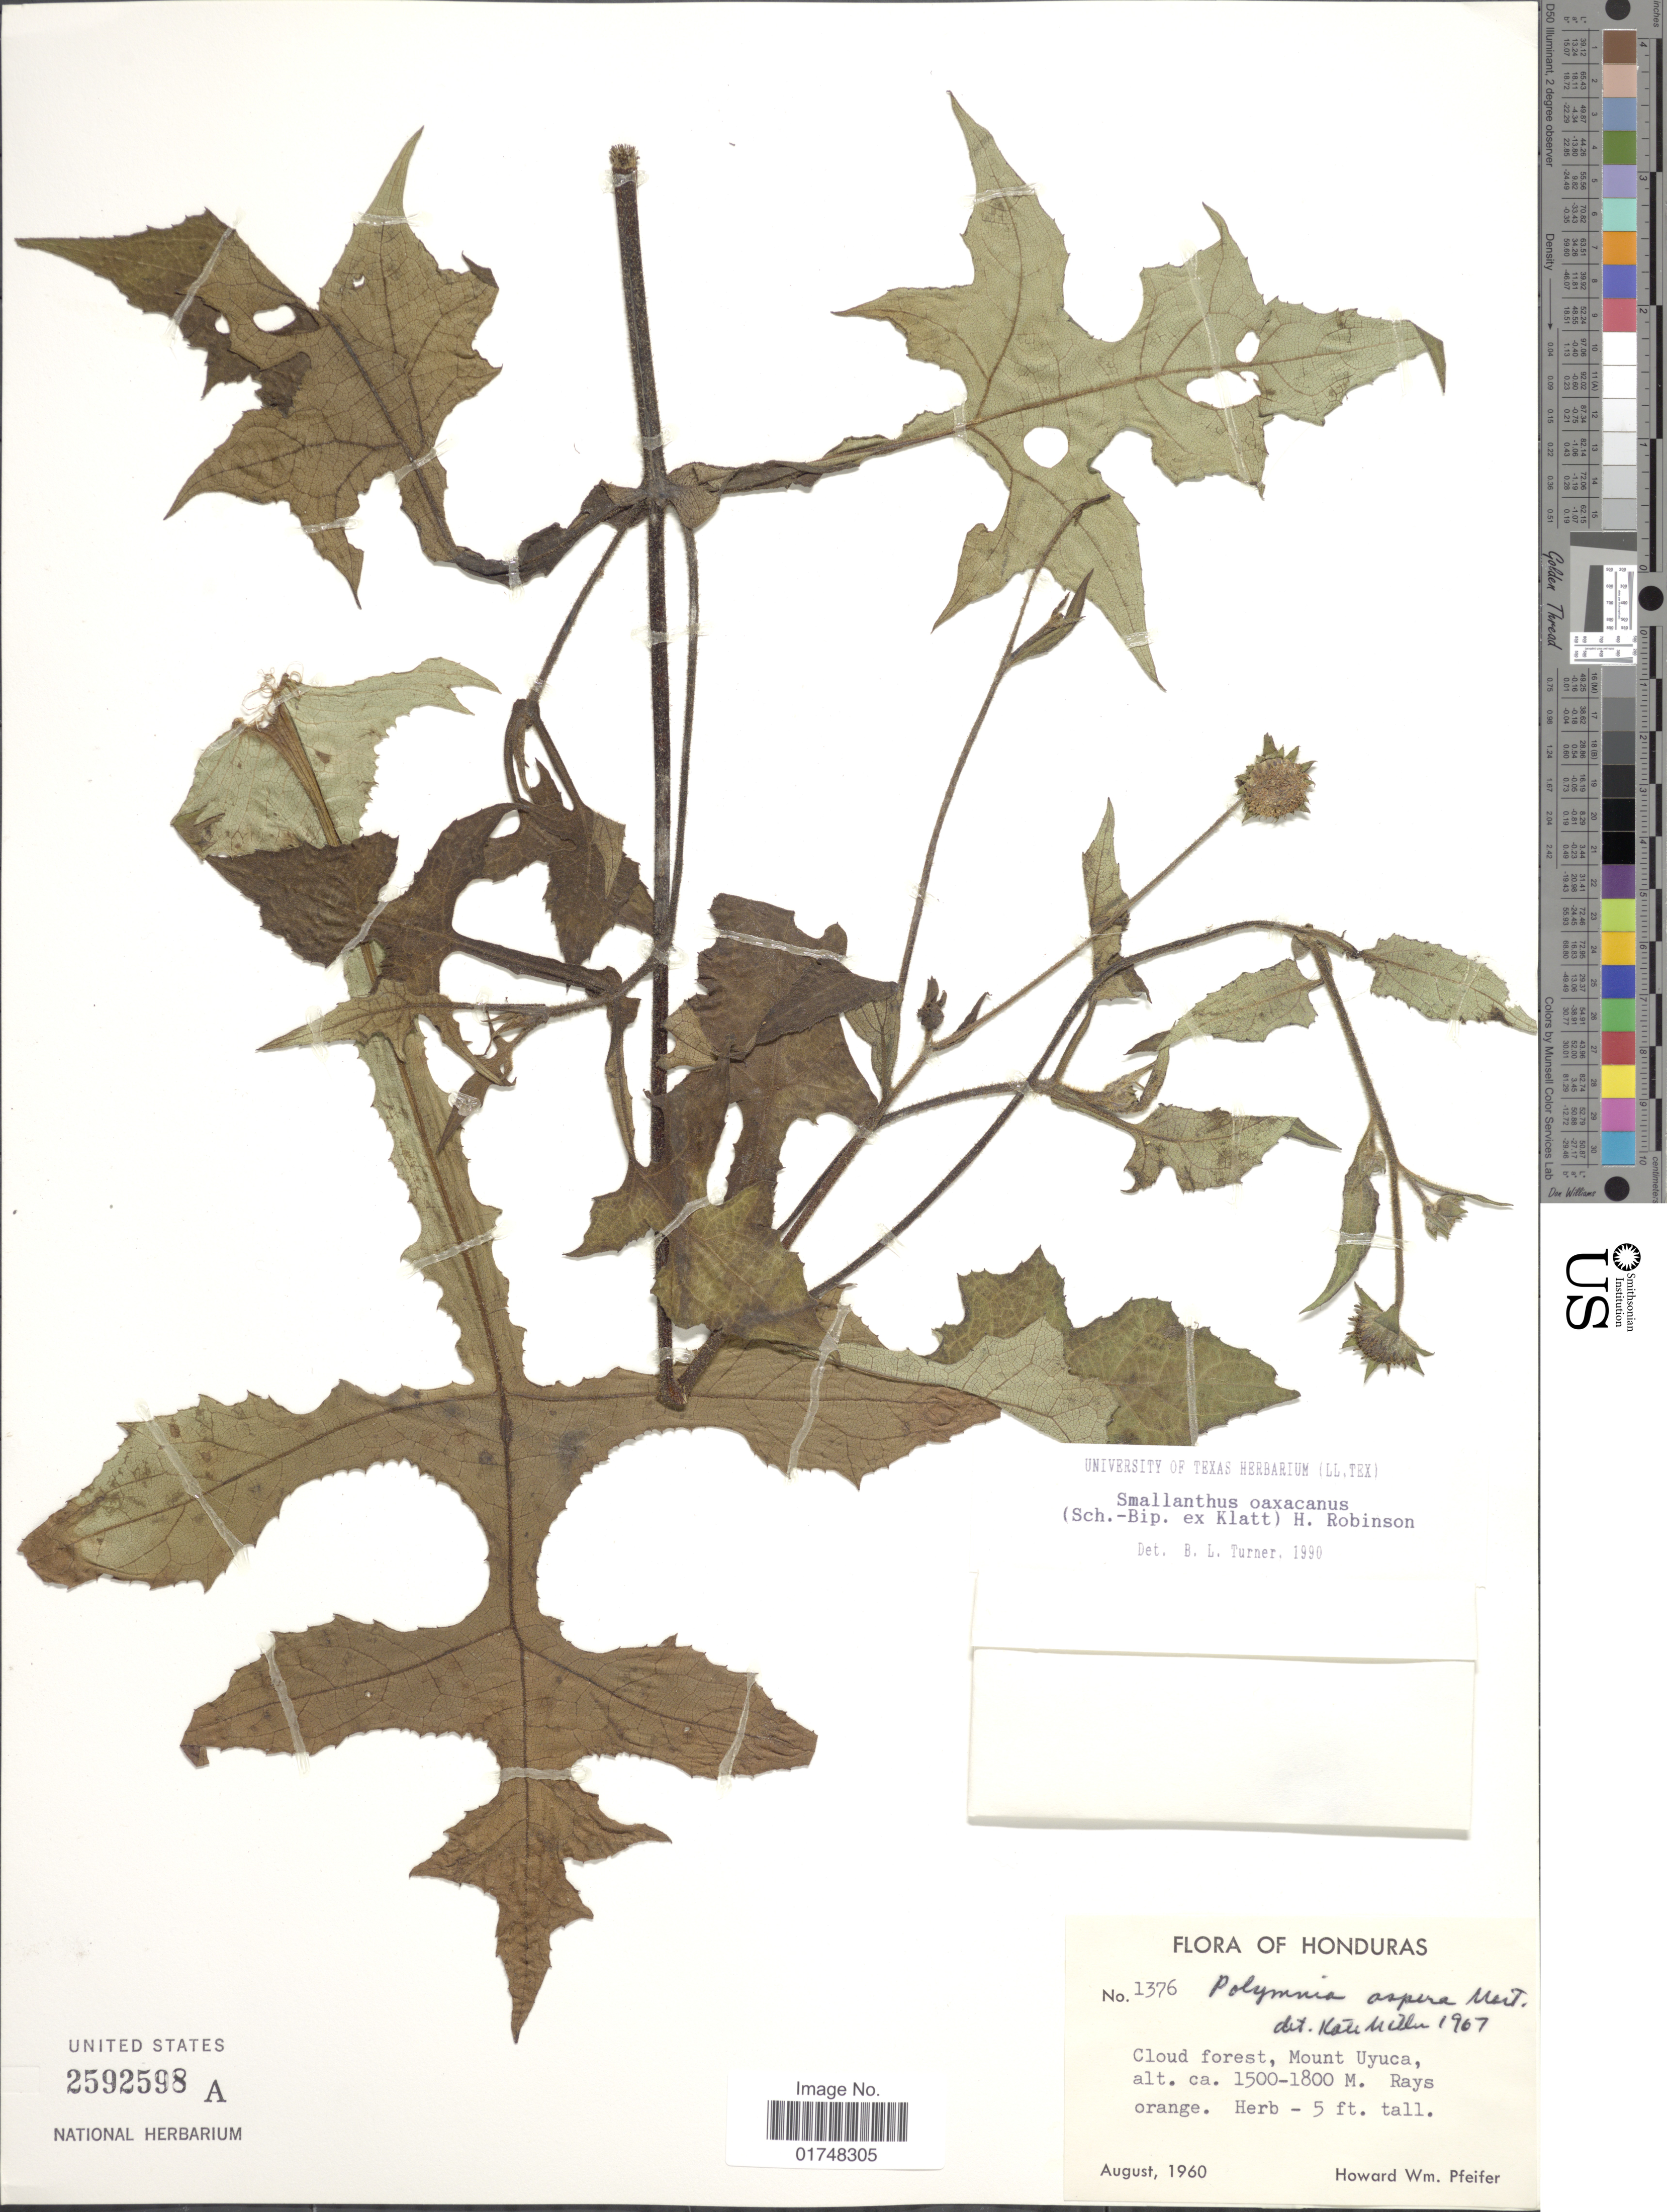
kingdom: Plantae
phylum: Tracheophyta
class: Magnoliopsida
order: Asterales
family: Asteraceae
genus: Smallanthus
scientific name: Smallanthus oaxacanus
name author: (Sch. Bip. ex Klatt) H. Rob.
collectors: H. W. Pfeifer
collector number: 1376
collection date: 1960-08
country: Honduras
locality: Cloud forest, Mount Uyuca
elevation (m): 1500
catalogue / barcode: US 2592598A